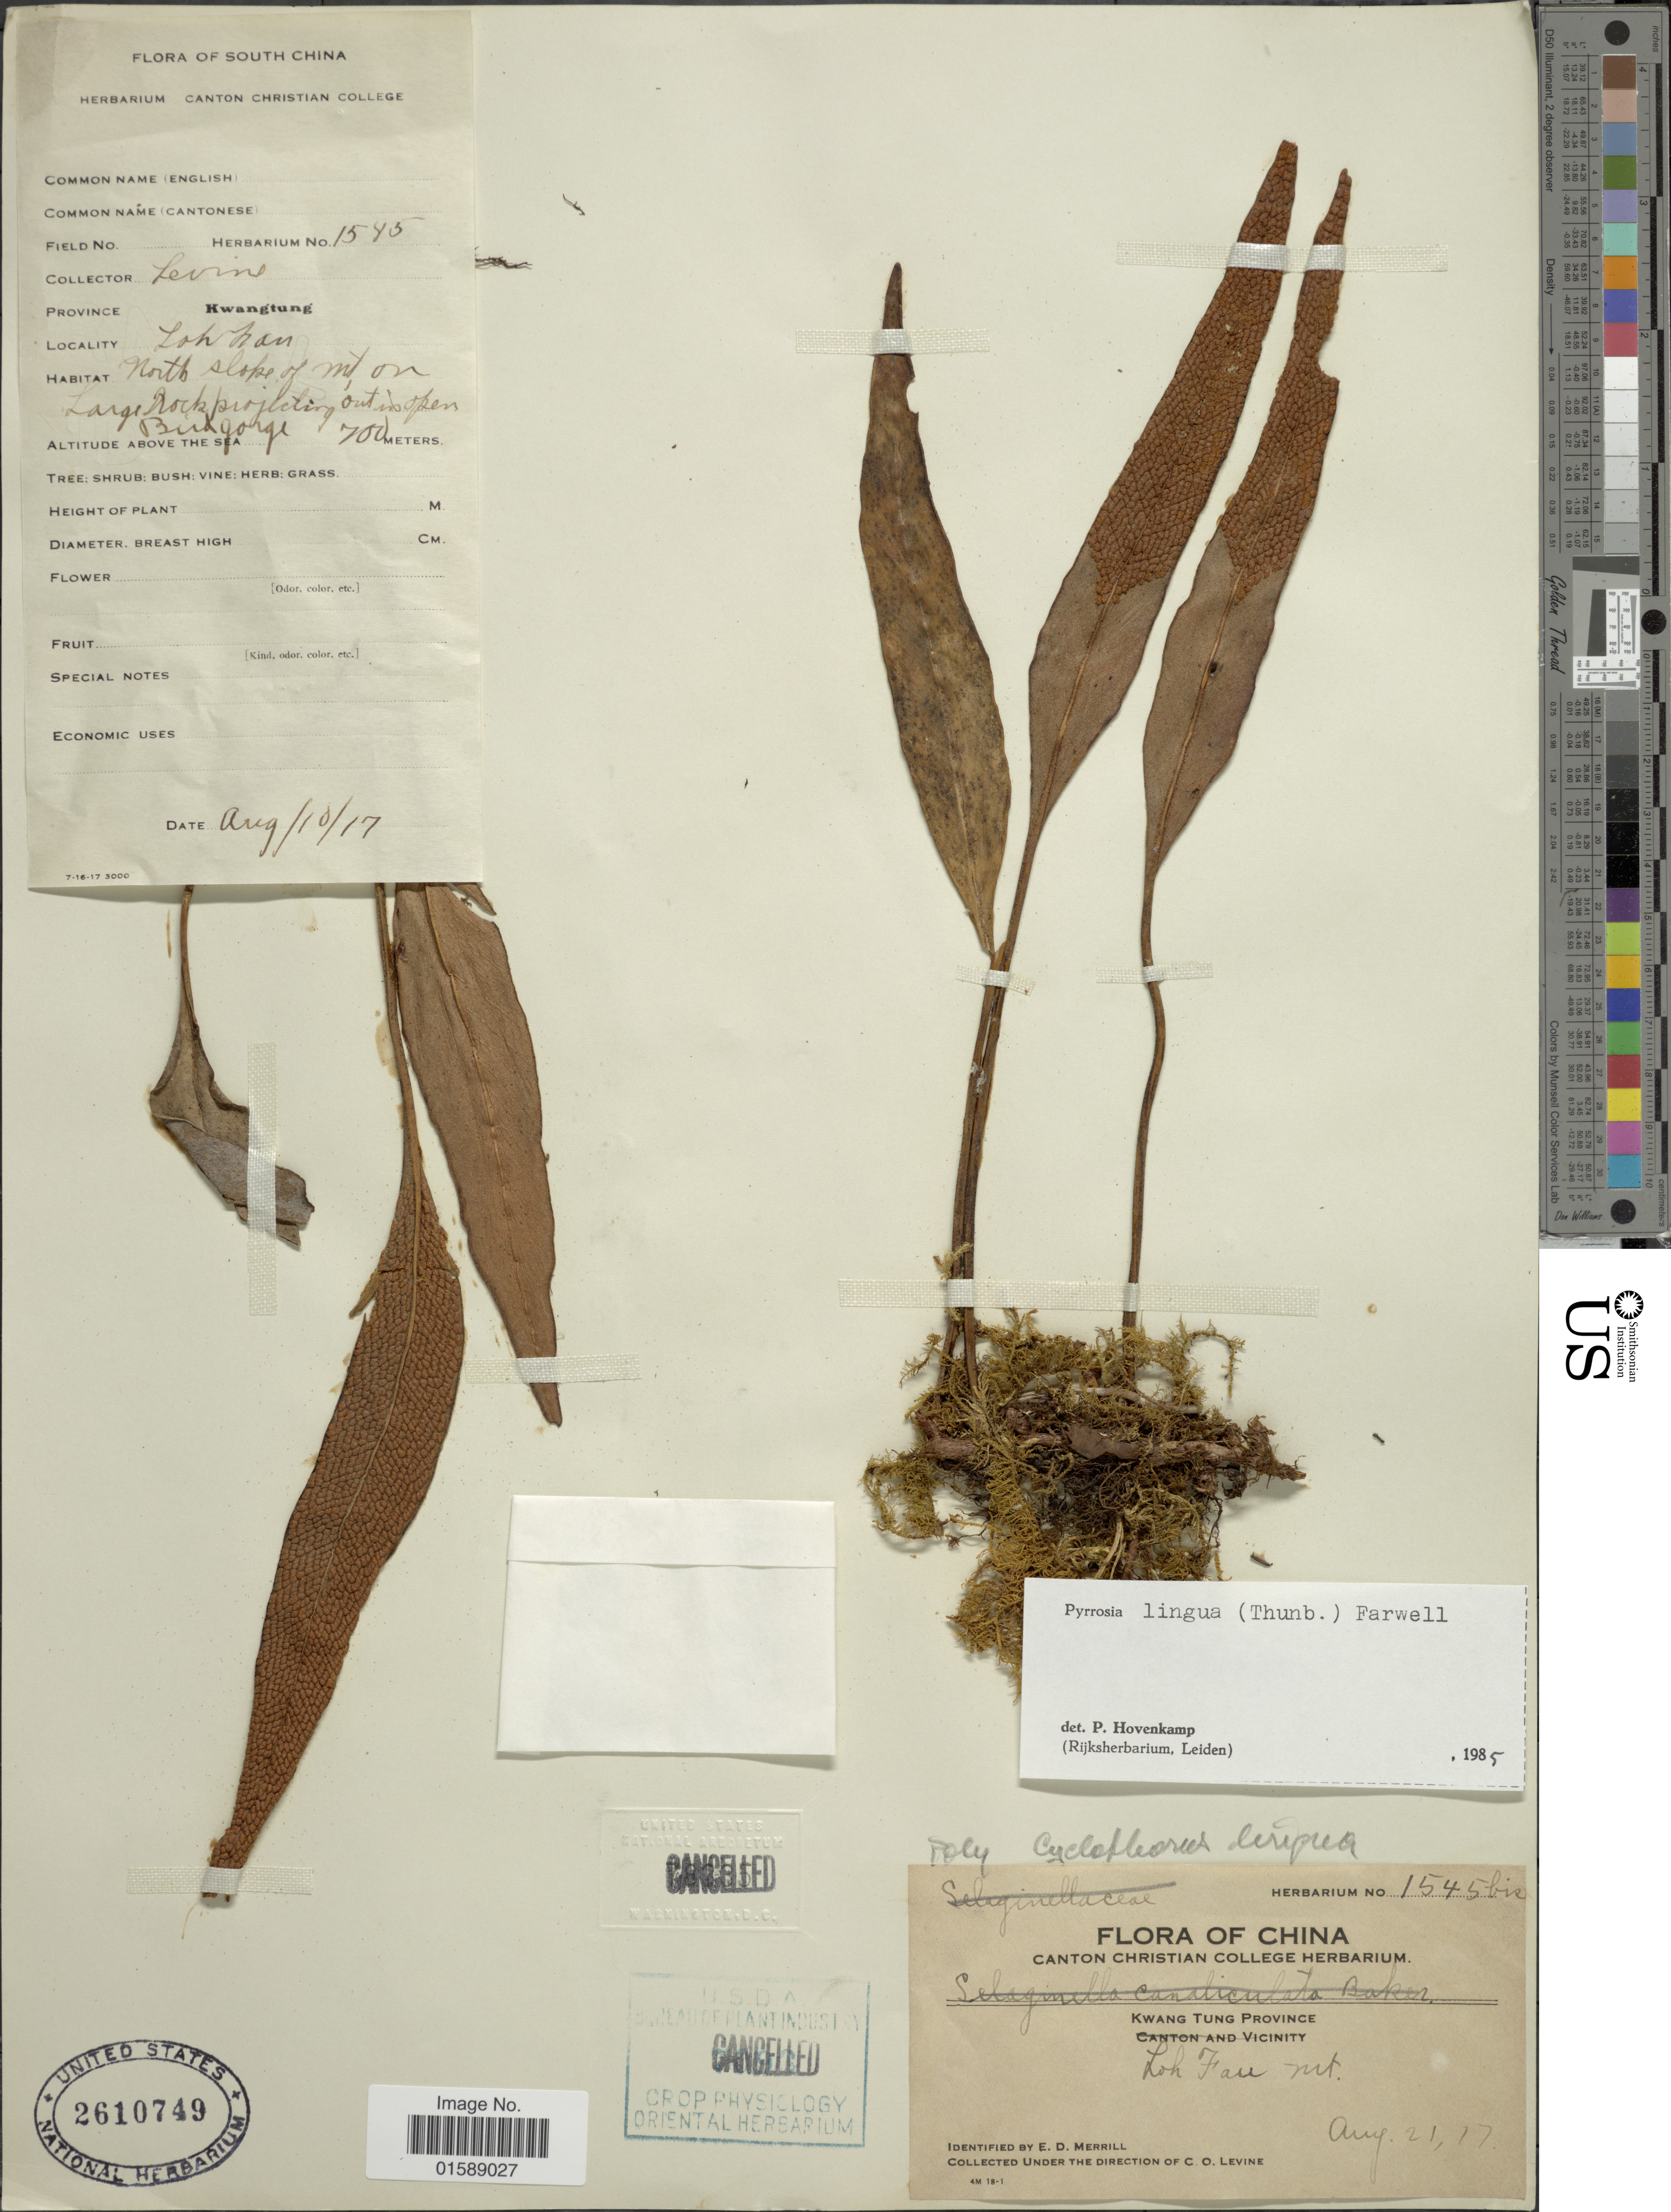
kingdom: Plantae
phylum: Tracheophyta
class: Polypodiopsida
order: Polypodiales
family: Polypodiaceae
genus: Pyrrosia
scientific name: Pyrrosia lingua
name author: (Thurb.) Farw.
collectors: C. O. Levine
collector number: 1545bis*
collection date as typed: Transcribed d/m/y: 10/8/17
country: China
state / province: Guangdong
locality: South China. Province Kwangtung. Loh Shan. North slope of mt on Karge rock projecting out in open. Bud gorge [interpreted]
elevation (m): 700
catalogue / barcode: US 2610749